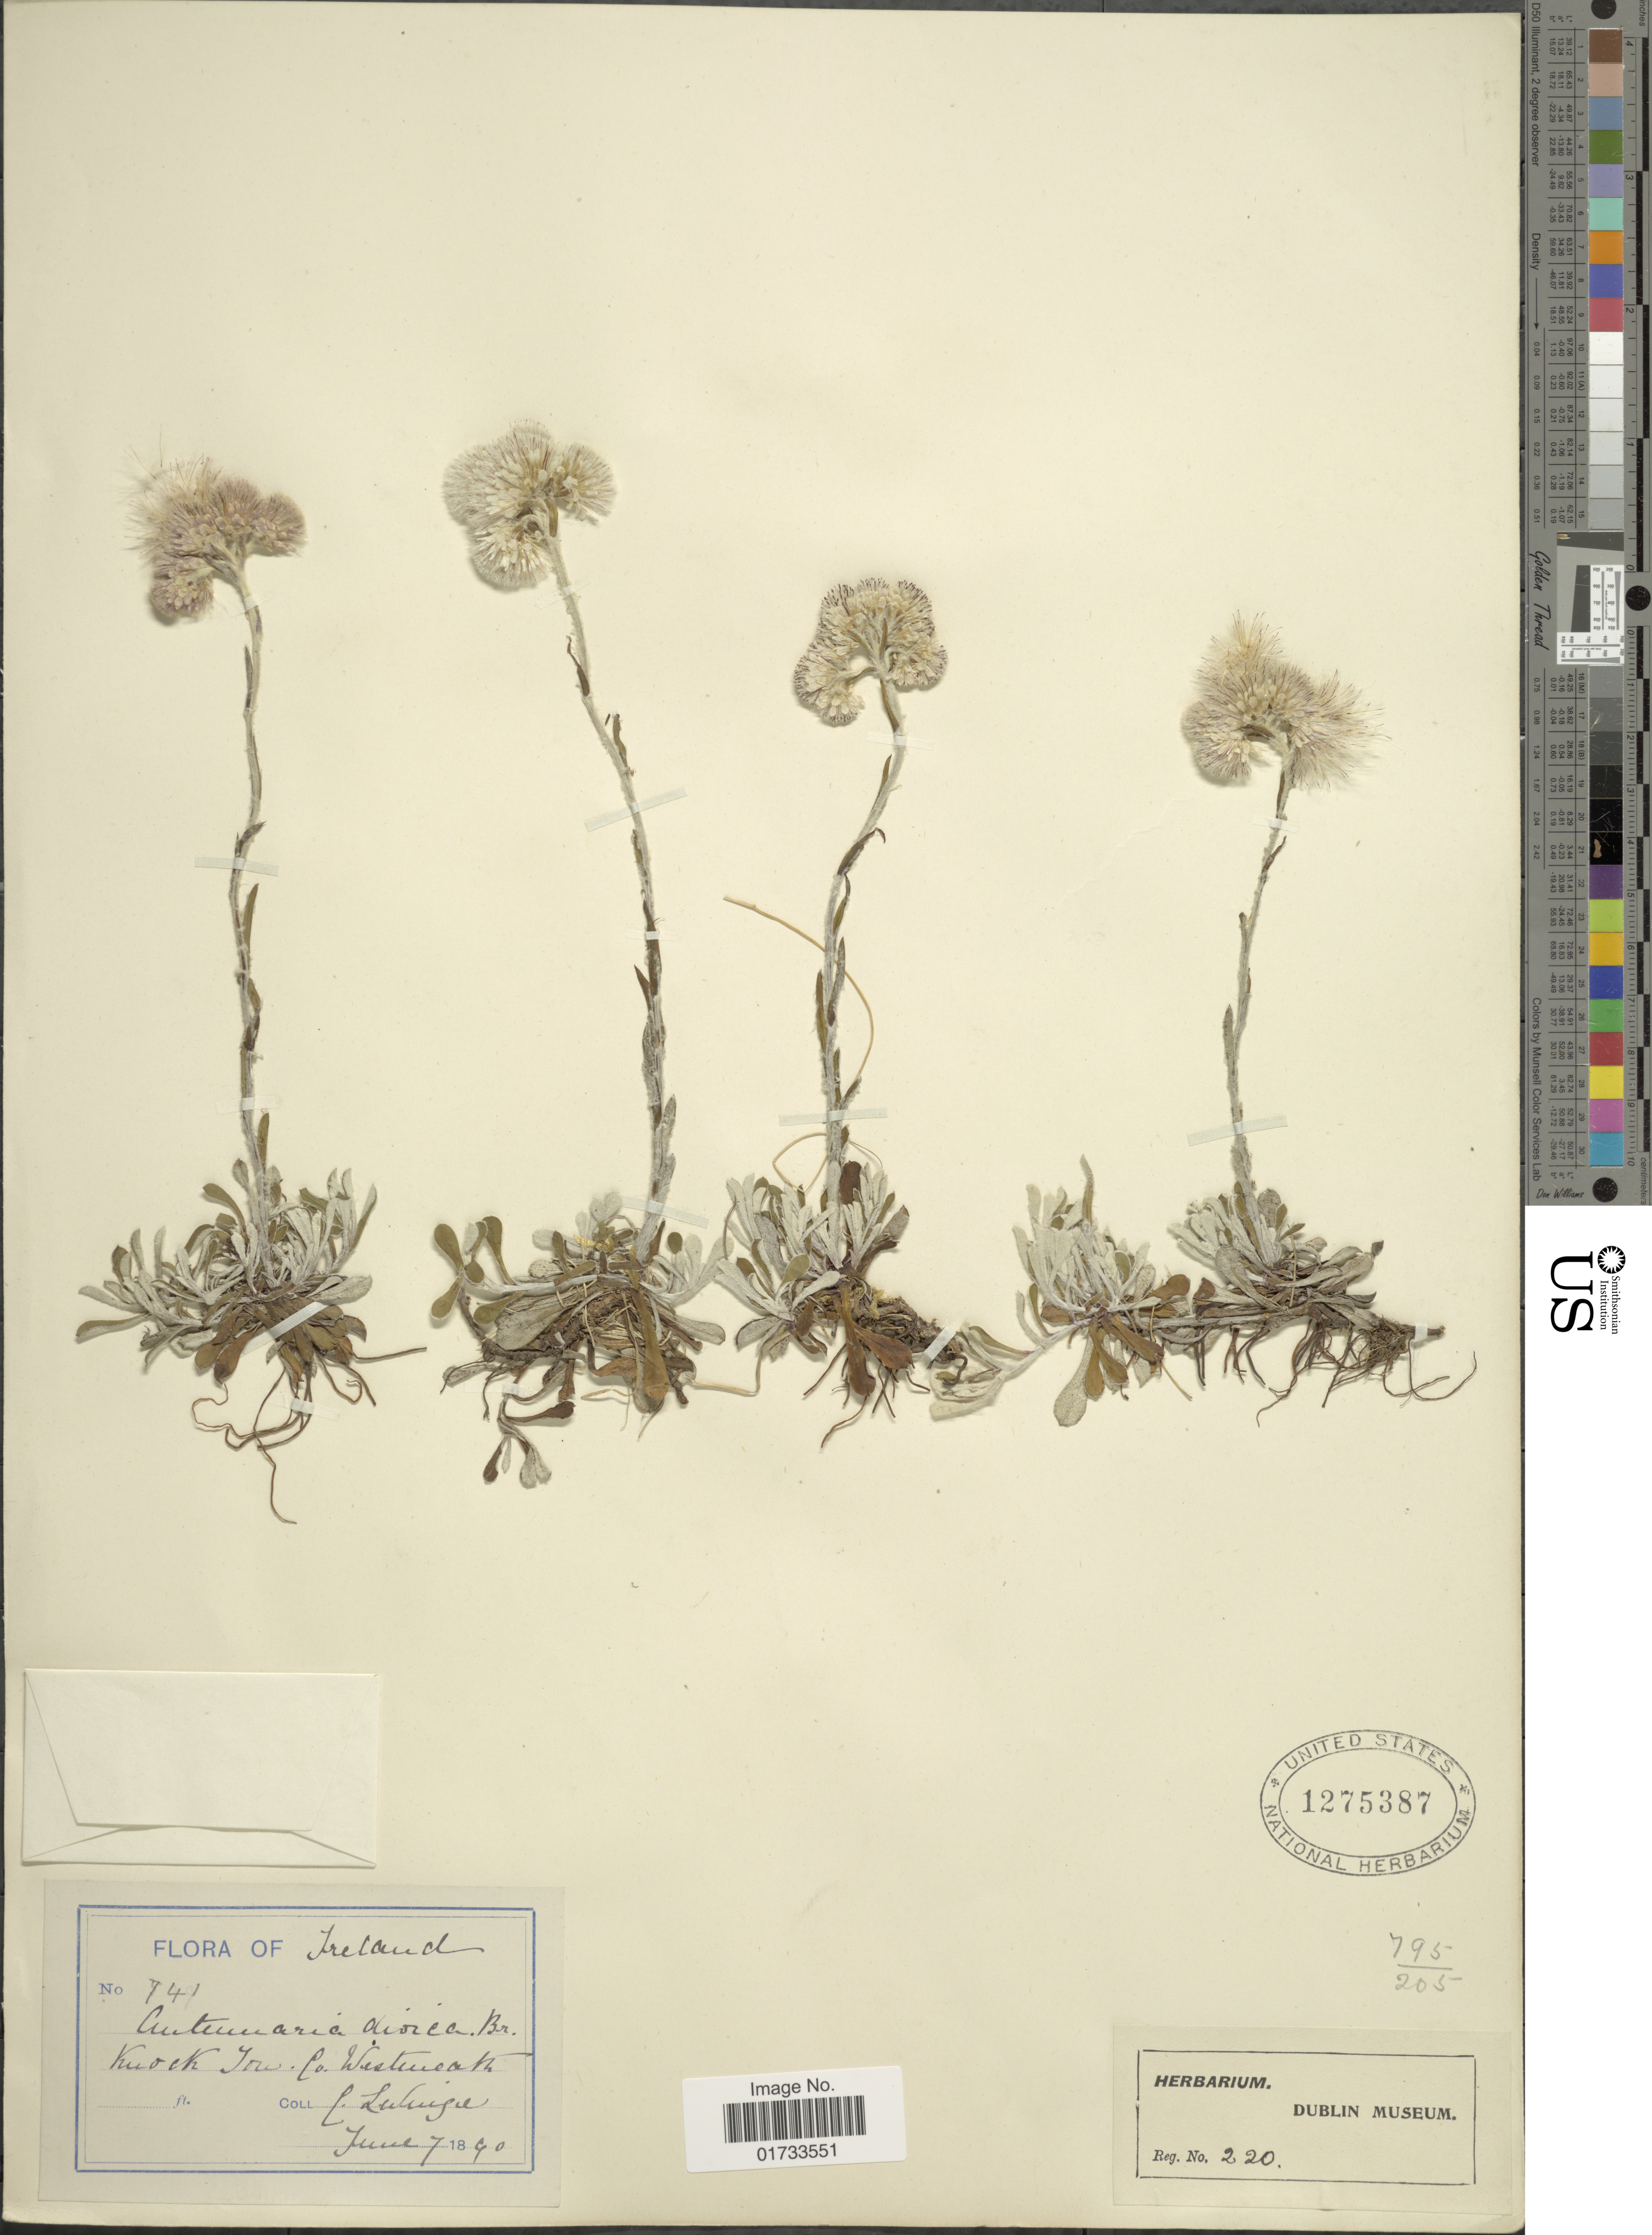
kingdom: Plantae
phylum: Tracheophyta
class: Magnoliopsida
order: Asterales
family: Asteraceae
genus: Antennaria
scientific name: Antennaria dioica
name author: (L.) Gaertn.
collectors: L. Luluigie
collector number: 741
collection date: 1890-06-07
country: Ireland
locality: Knock Tow. Co. Westneath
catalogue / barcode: US 1275387